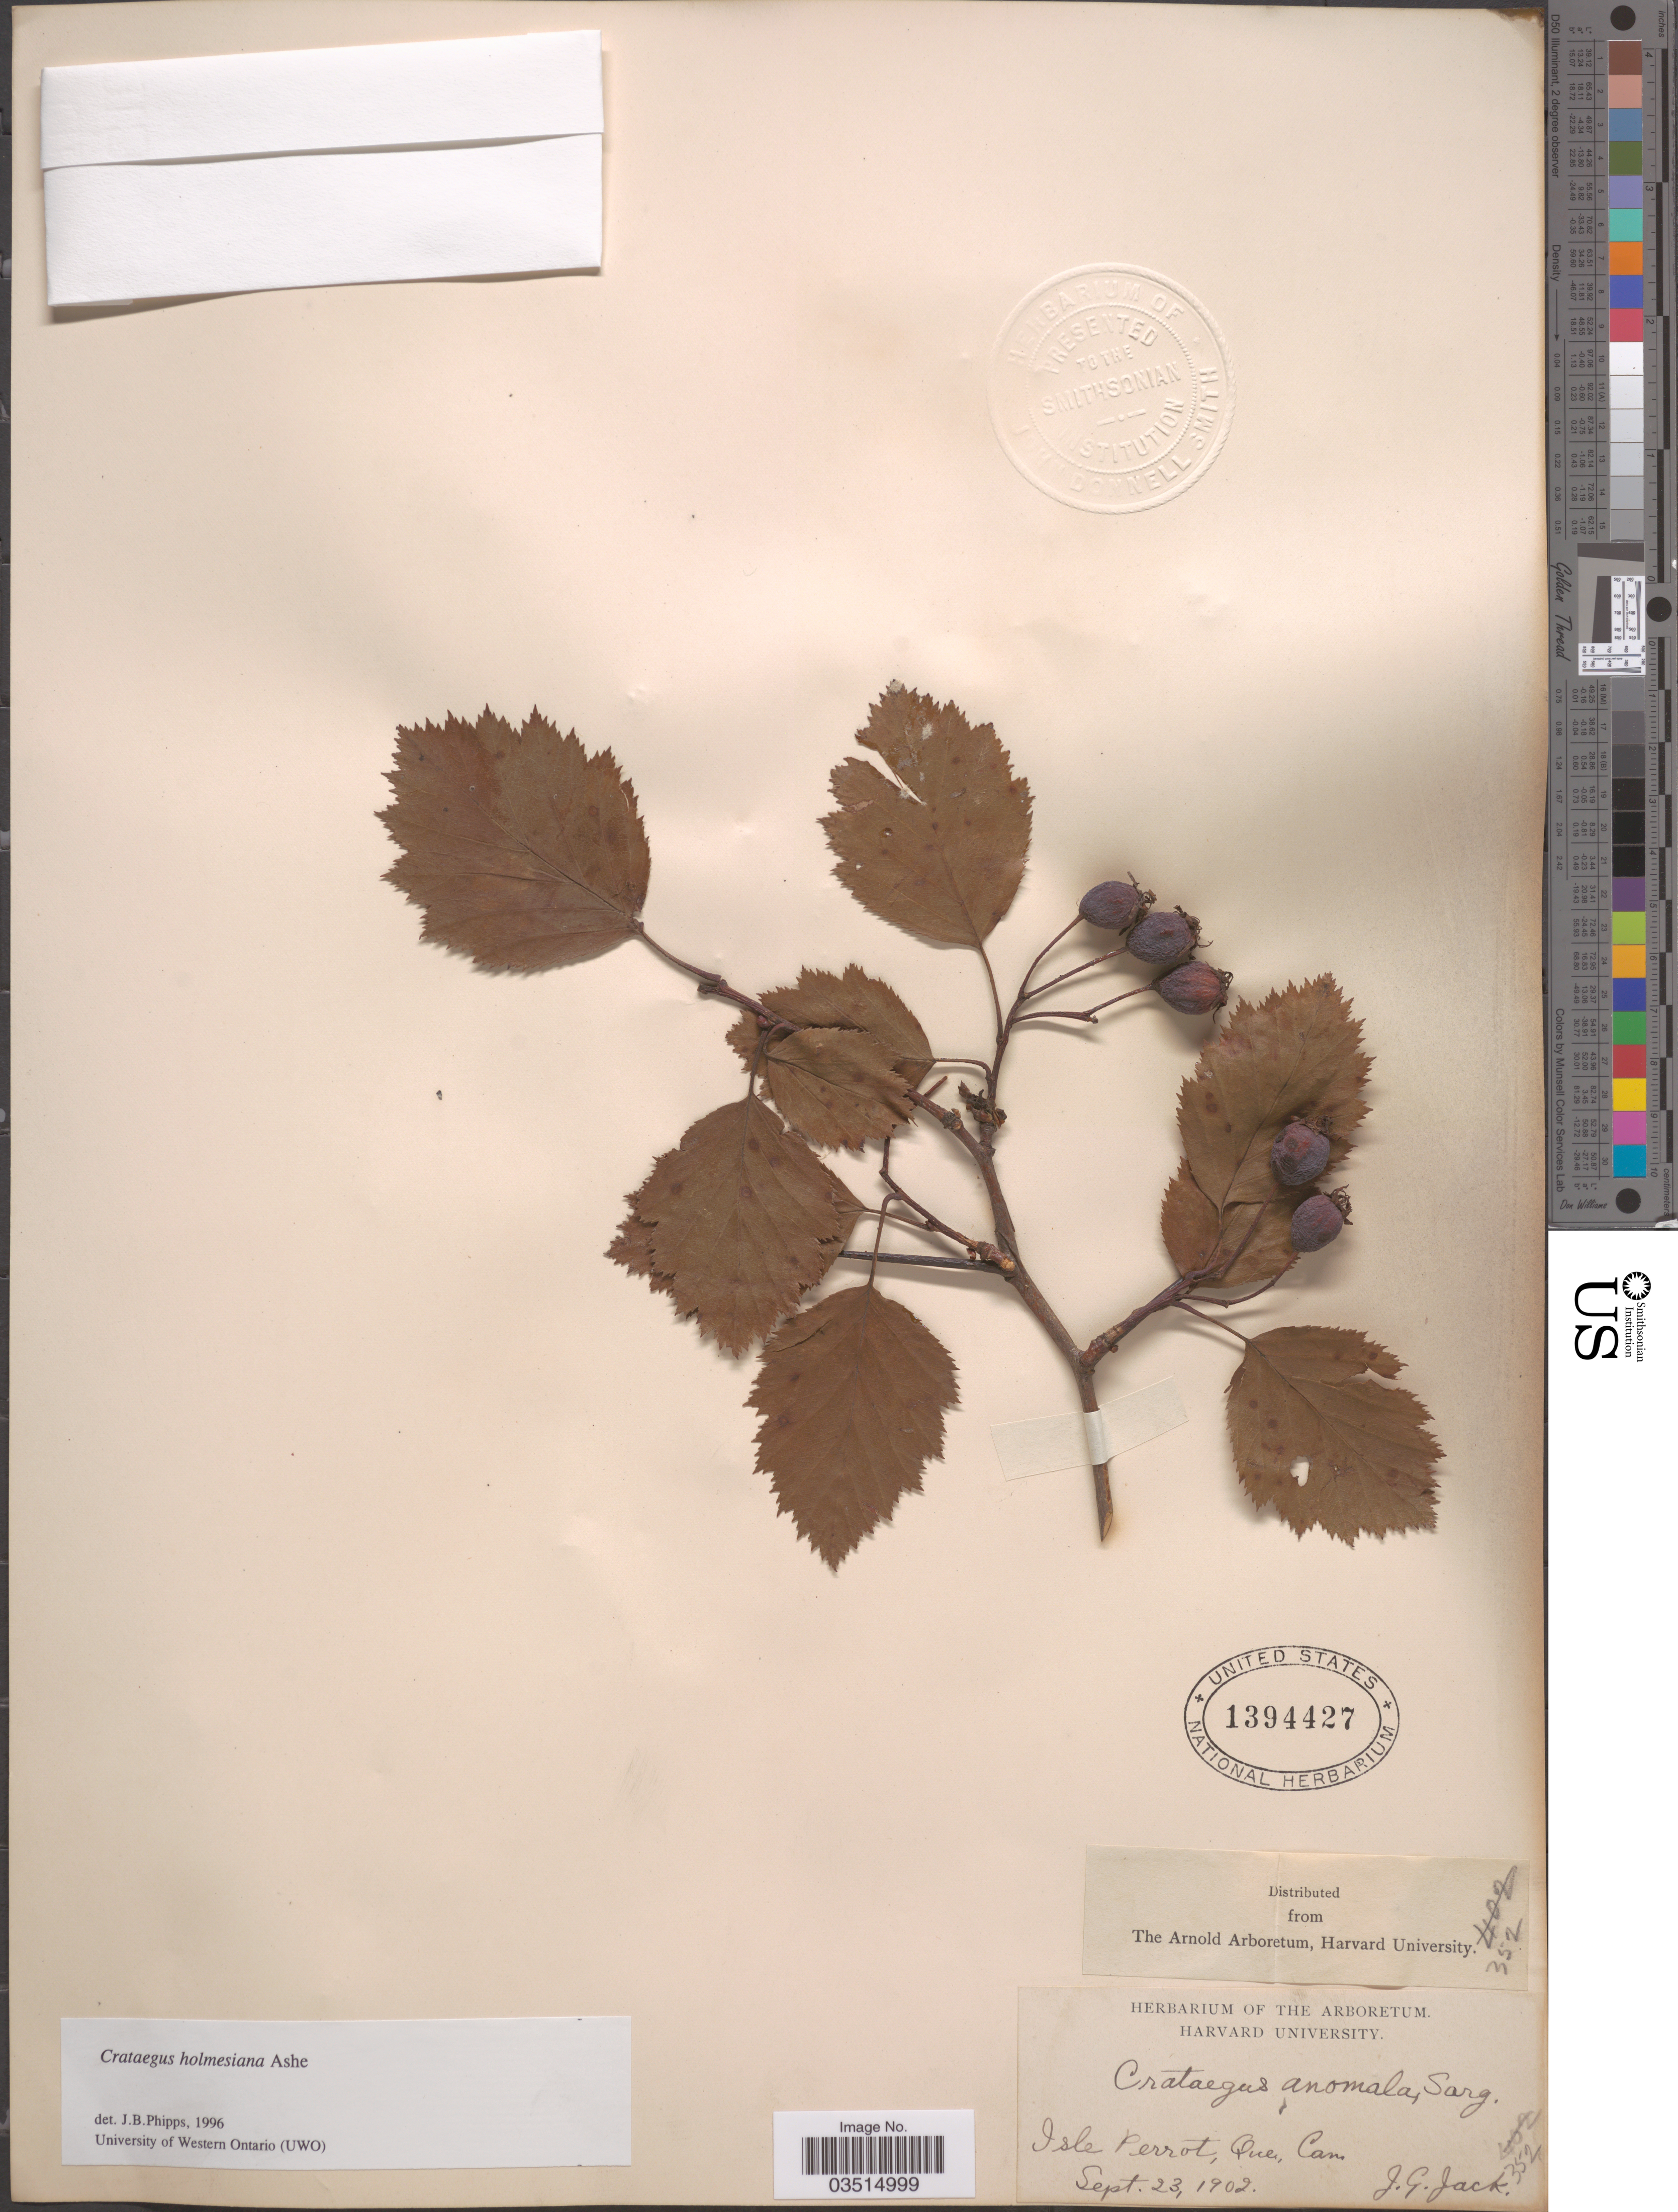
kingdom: Plantae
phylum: Tracheophyta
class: Magnoliopsida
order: Rosales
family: Rosaceae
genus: Crataegus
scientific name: Crataegus holmesiana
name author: Ashe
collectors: J. G. Jack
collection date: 1902-09-23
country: Canada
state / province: Quebec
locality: Isle Perrot.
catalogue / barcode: US 1394427